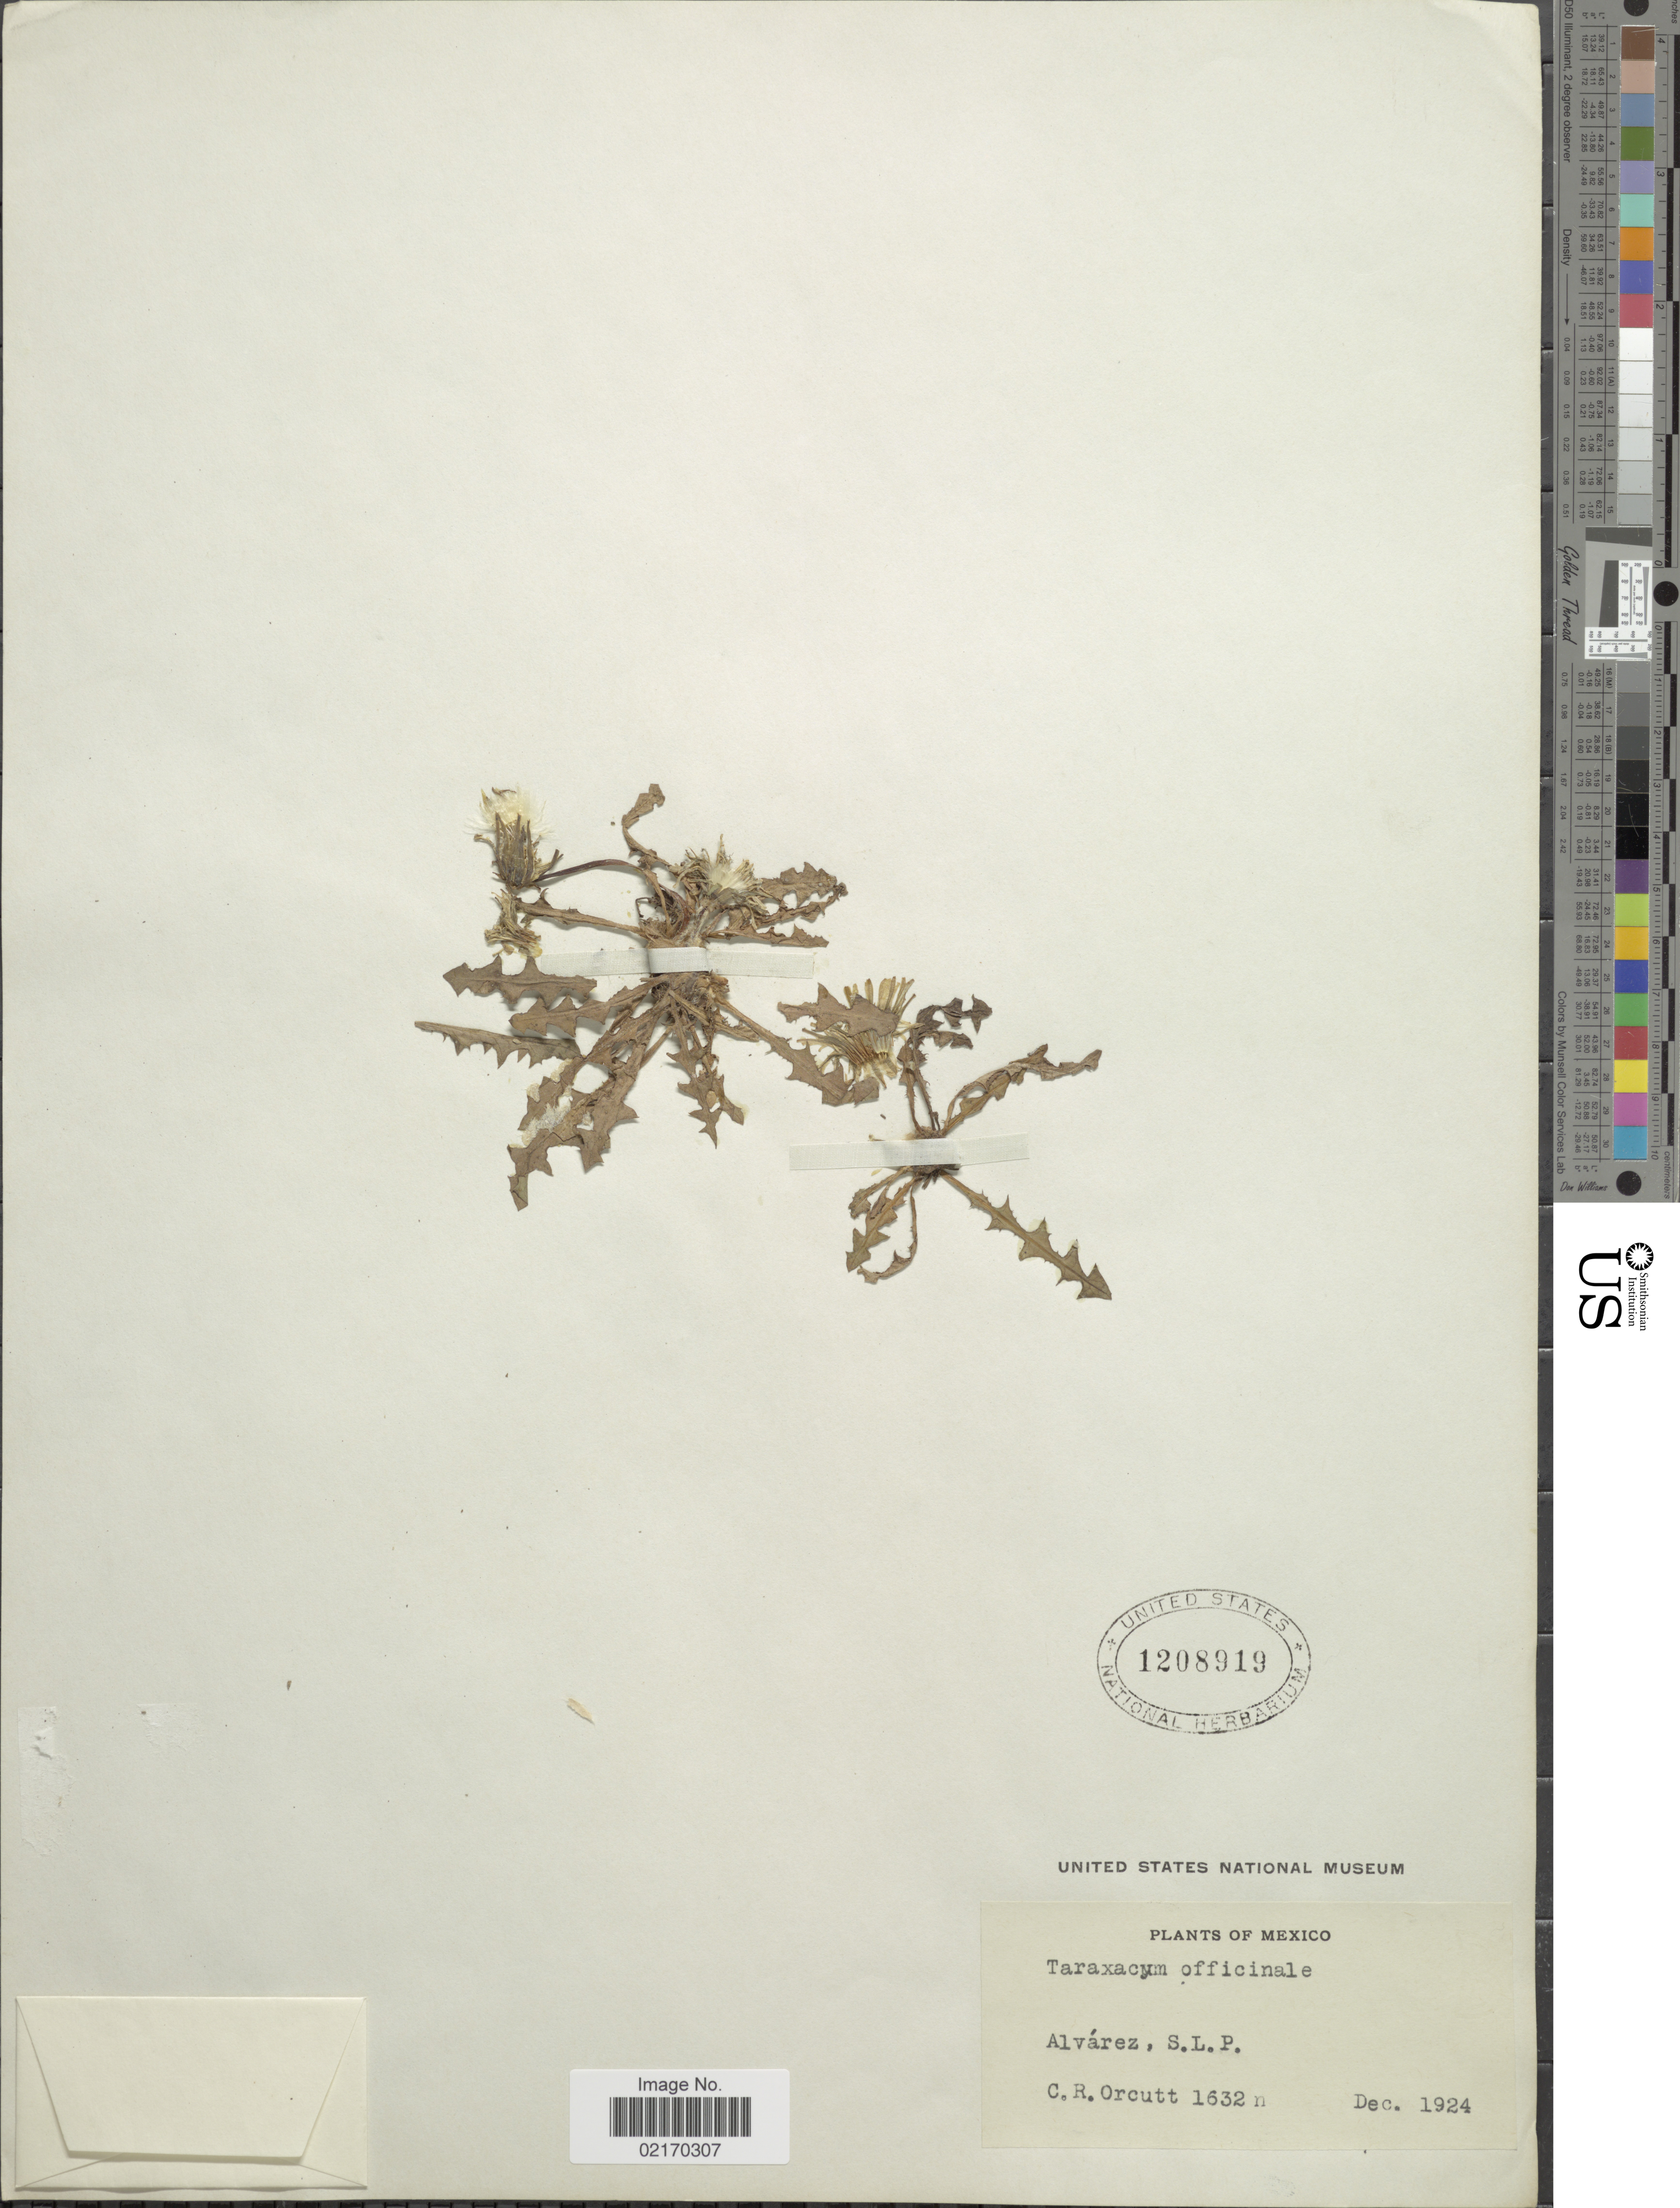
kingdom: Plantae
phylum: Tracheophyta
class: Magnoliopsida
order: Asterales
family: Asteraceae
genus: Taraxacum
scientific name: Taraxacum officinale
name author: G.H. Weber ex F.H. Wigg.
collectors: C. R. Orcutt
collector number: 1632n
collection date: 1924-12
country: Mexico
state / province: San Luis Potosí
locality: Alvarez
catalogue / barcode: US 1208919